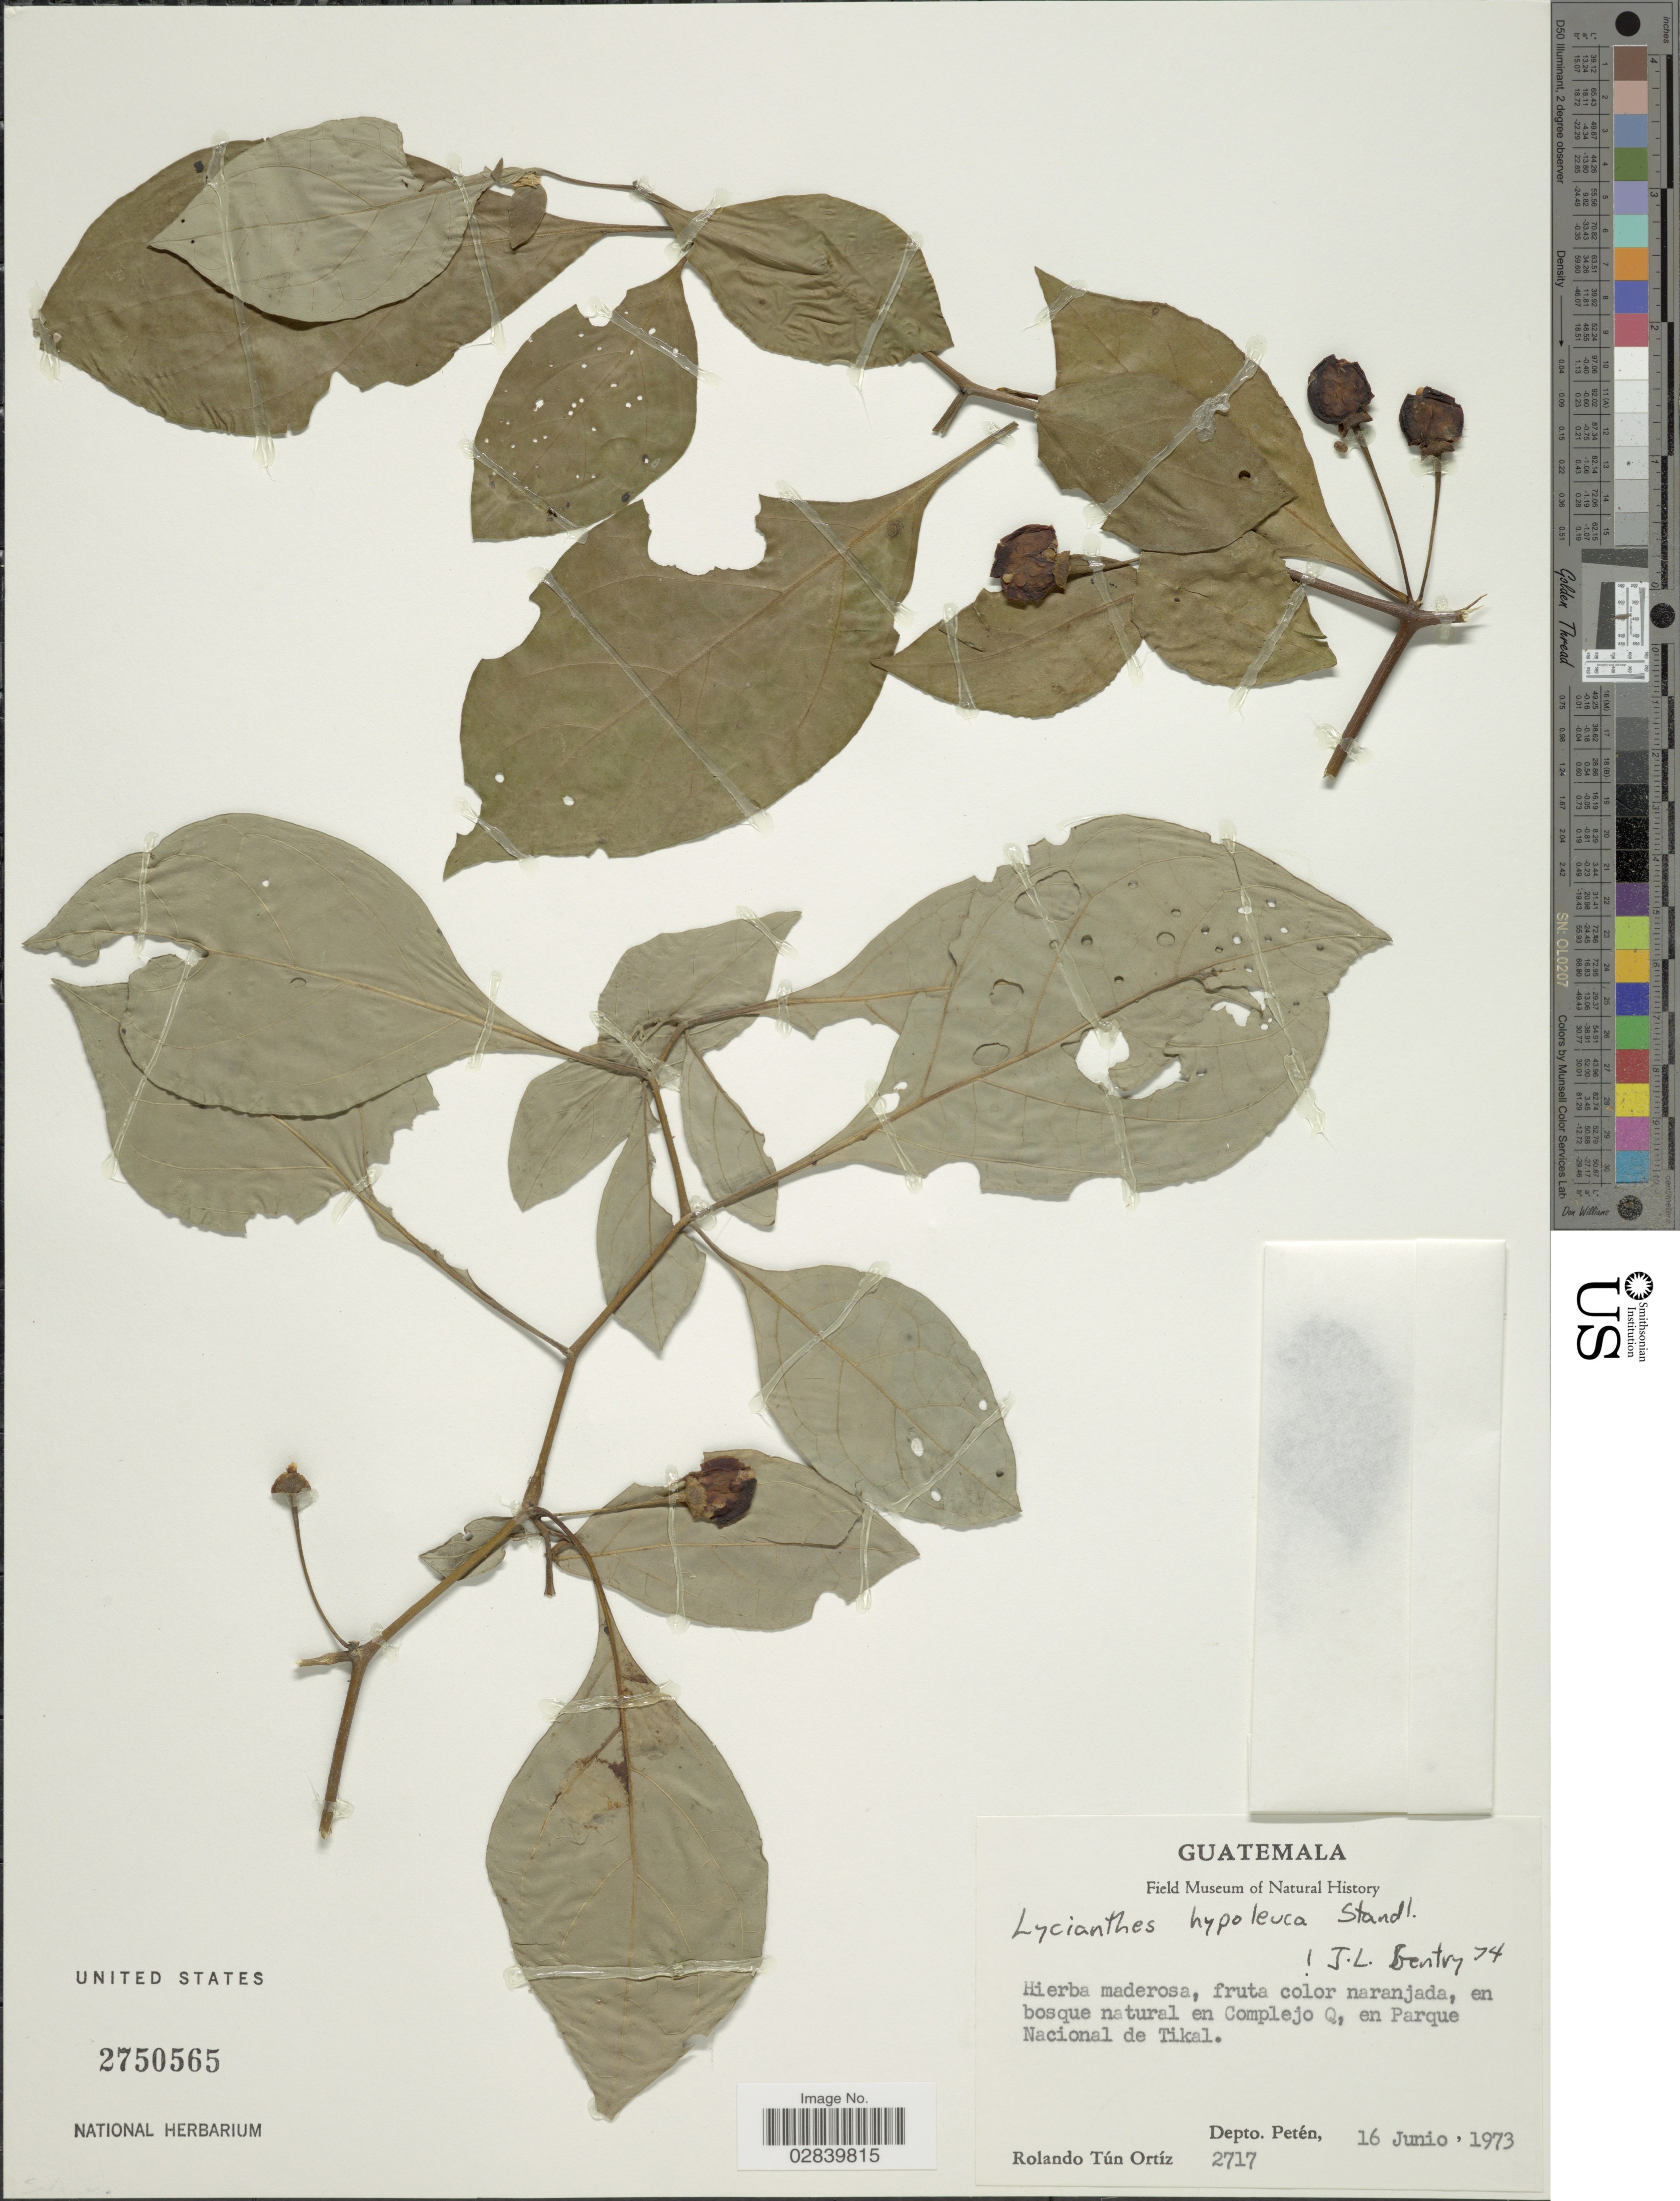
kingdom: Plantae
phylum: Tracheophyta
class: Magnoliopsida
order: Solanales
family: Solanaceae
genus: Lycianthes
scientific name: Lycianthes hypoleuca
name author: Standl.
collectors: R. T. Ortíz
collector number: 2717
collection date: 1973-06-16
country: Guatemala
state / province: El Petén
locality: En bosque natural en Campleho Q, en Parque Nacional de Tikal. Depto. Petén.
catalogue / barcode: US 2750565